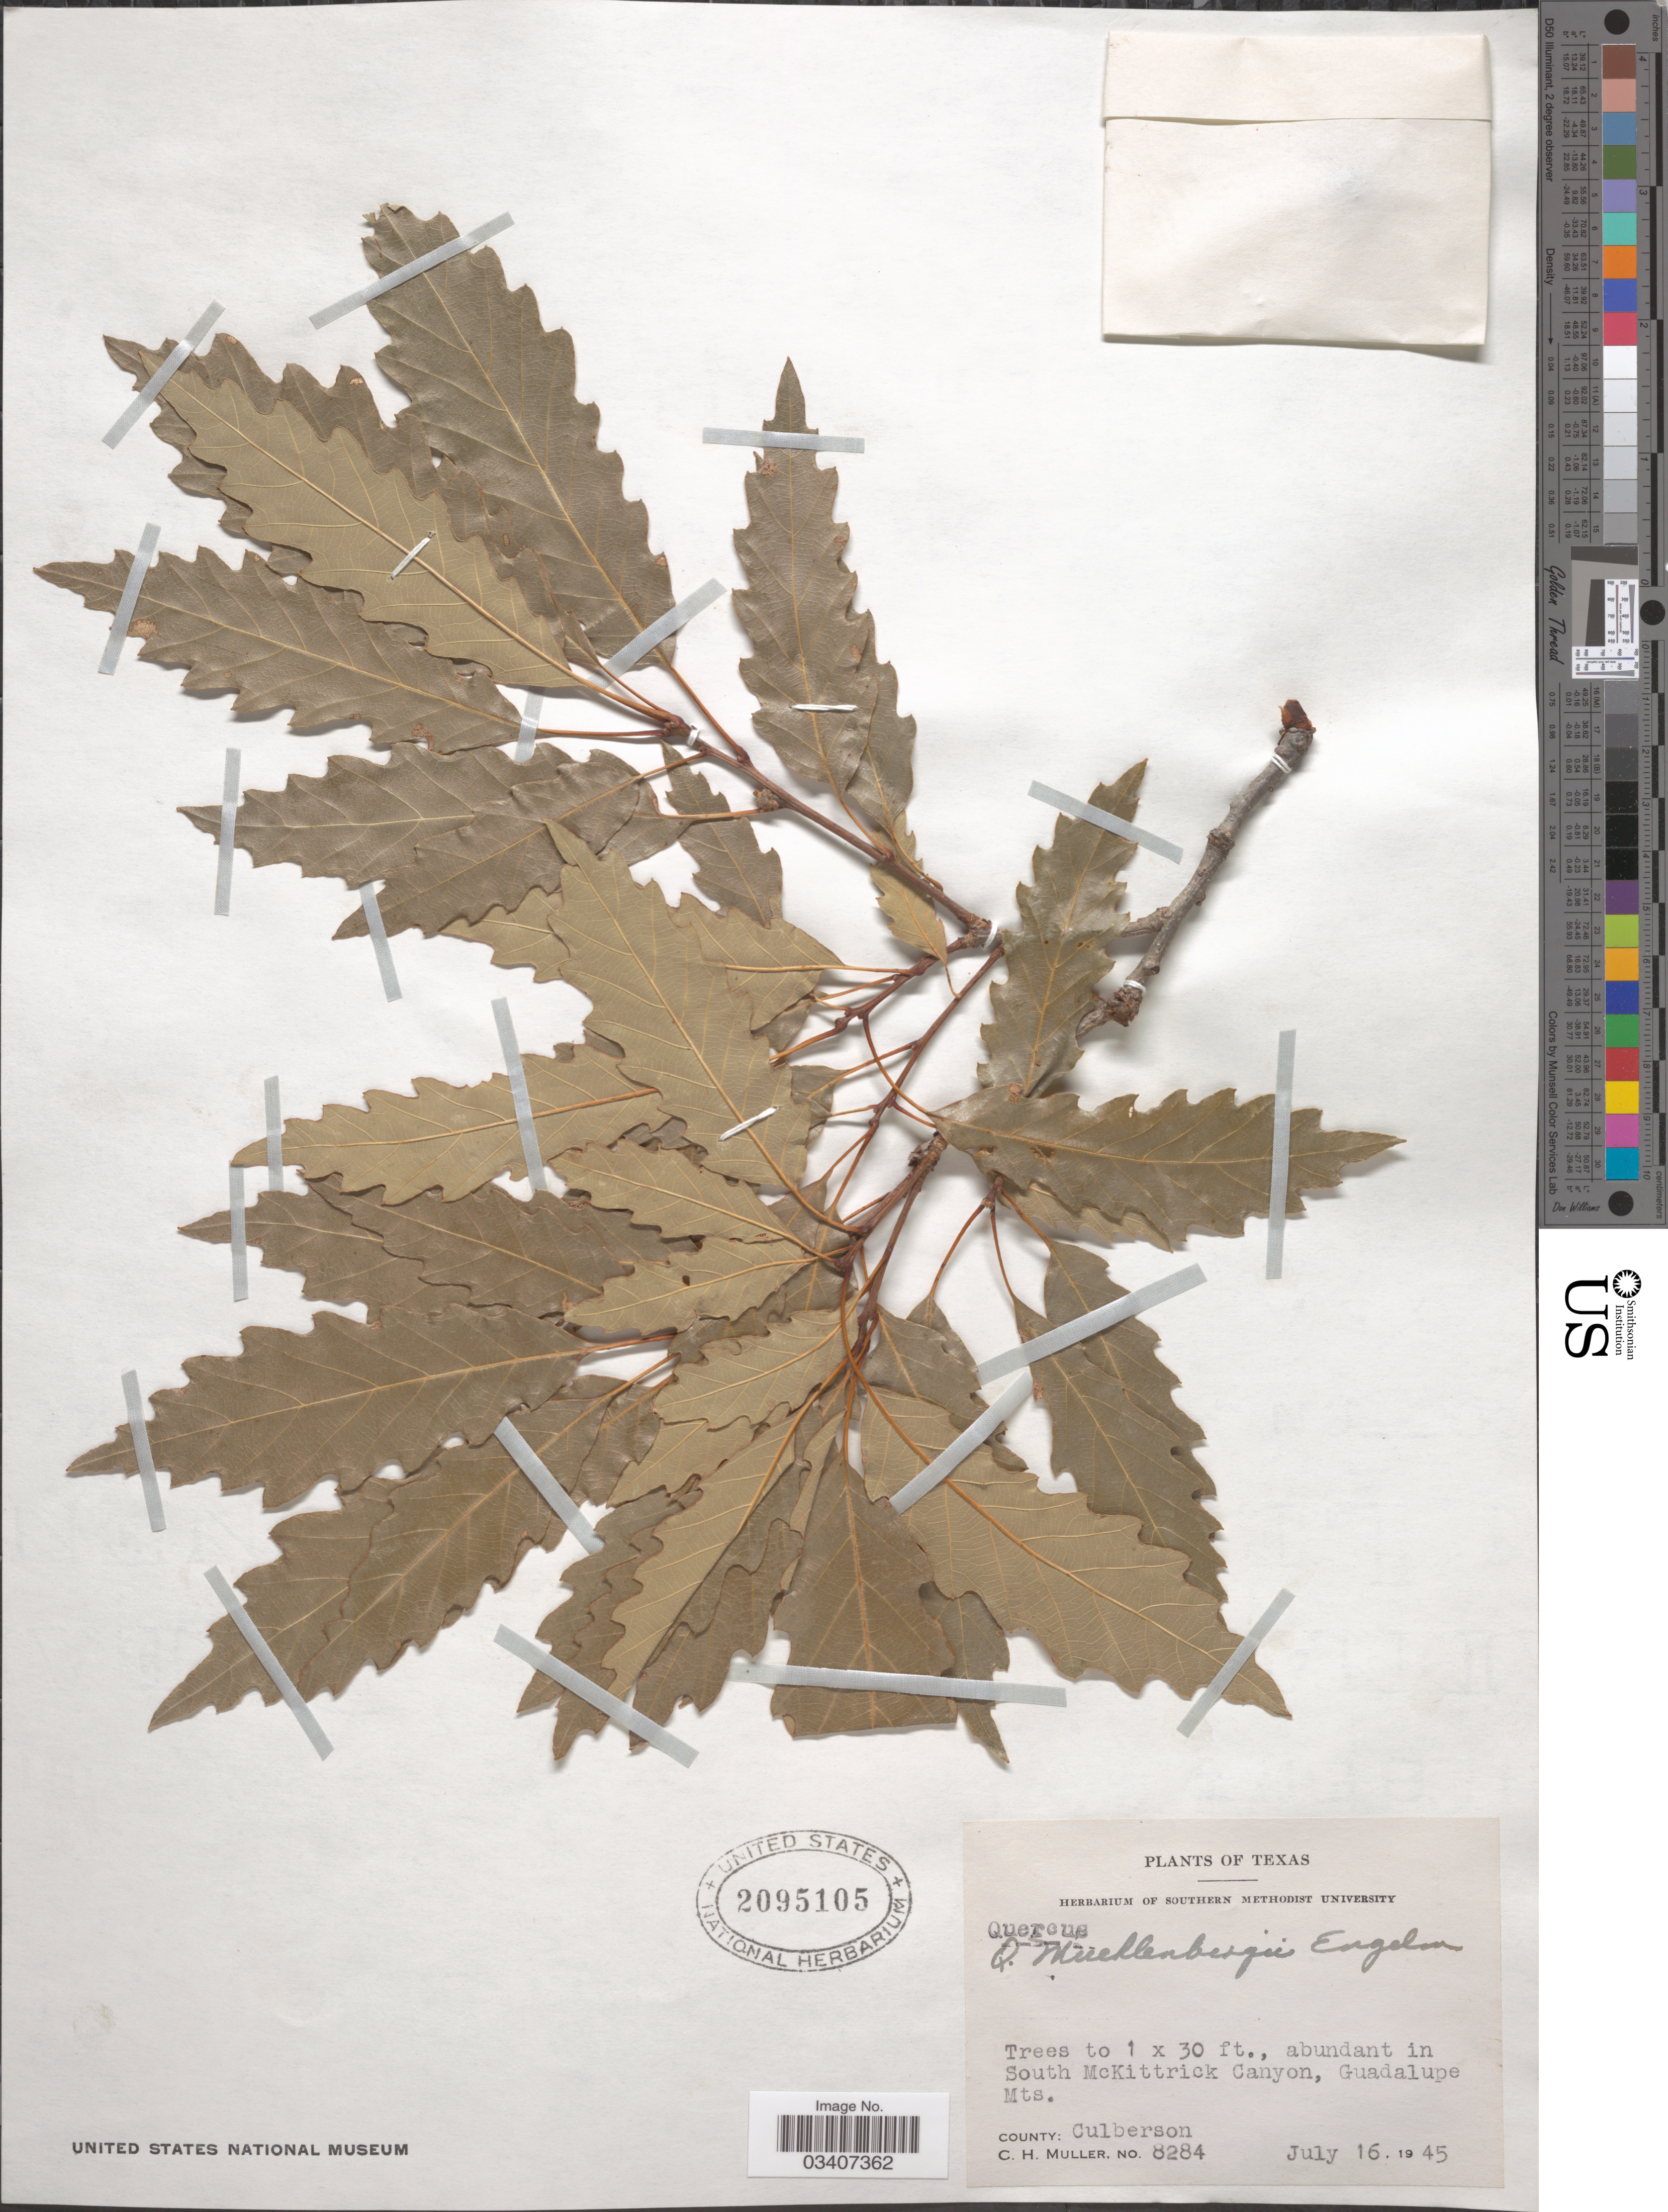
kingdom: Plantae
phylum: Tracheophyta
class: Magnoliopsida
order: Fagales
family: Fagaceae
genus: Quercus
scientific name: Quercus muehlenbergii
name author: Engelm.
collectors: C. H. Mueller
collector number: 8284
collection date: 1945-07-16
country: United States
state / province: Texas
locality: South McKittrick Canyon, Guadalupe Mts. County: Culberson.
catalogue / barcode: US 2095105